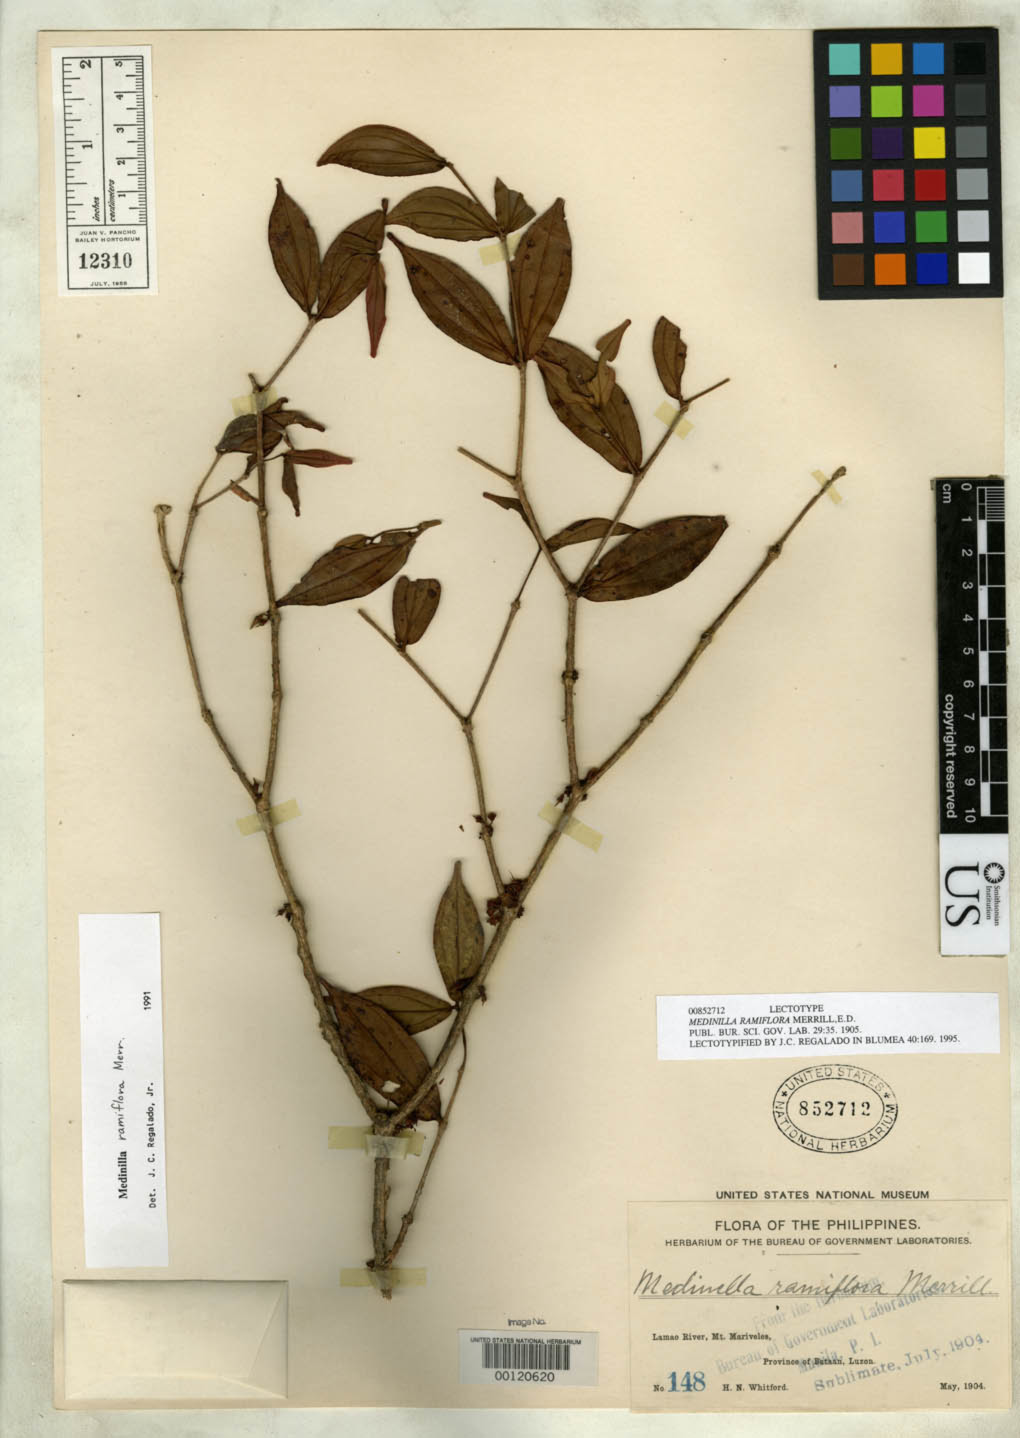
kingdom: Plantae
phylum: Tracheophyta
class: Magnoliopsida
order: Myrtales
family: Melastomataceae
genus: Medinilla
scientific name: Medinilla ramiflora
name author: Merr.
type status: Lectotype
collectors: H. N. Whitford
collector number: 148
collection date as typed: May 1904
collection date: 1904-05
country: Philippines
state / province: Central Luzon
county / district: Bataan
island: Luzon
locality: Lamao River, Mt Mariveles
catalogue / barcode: US 852712